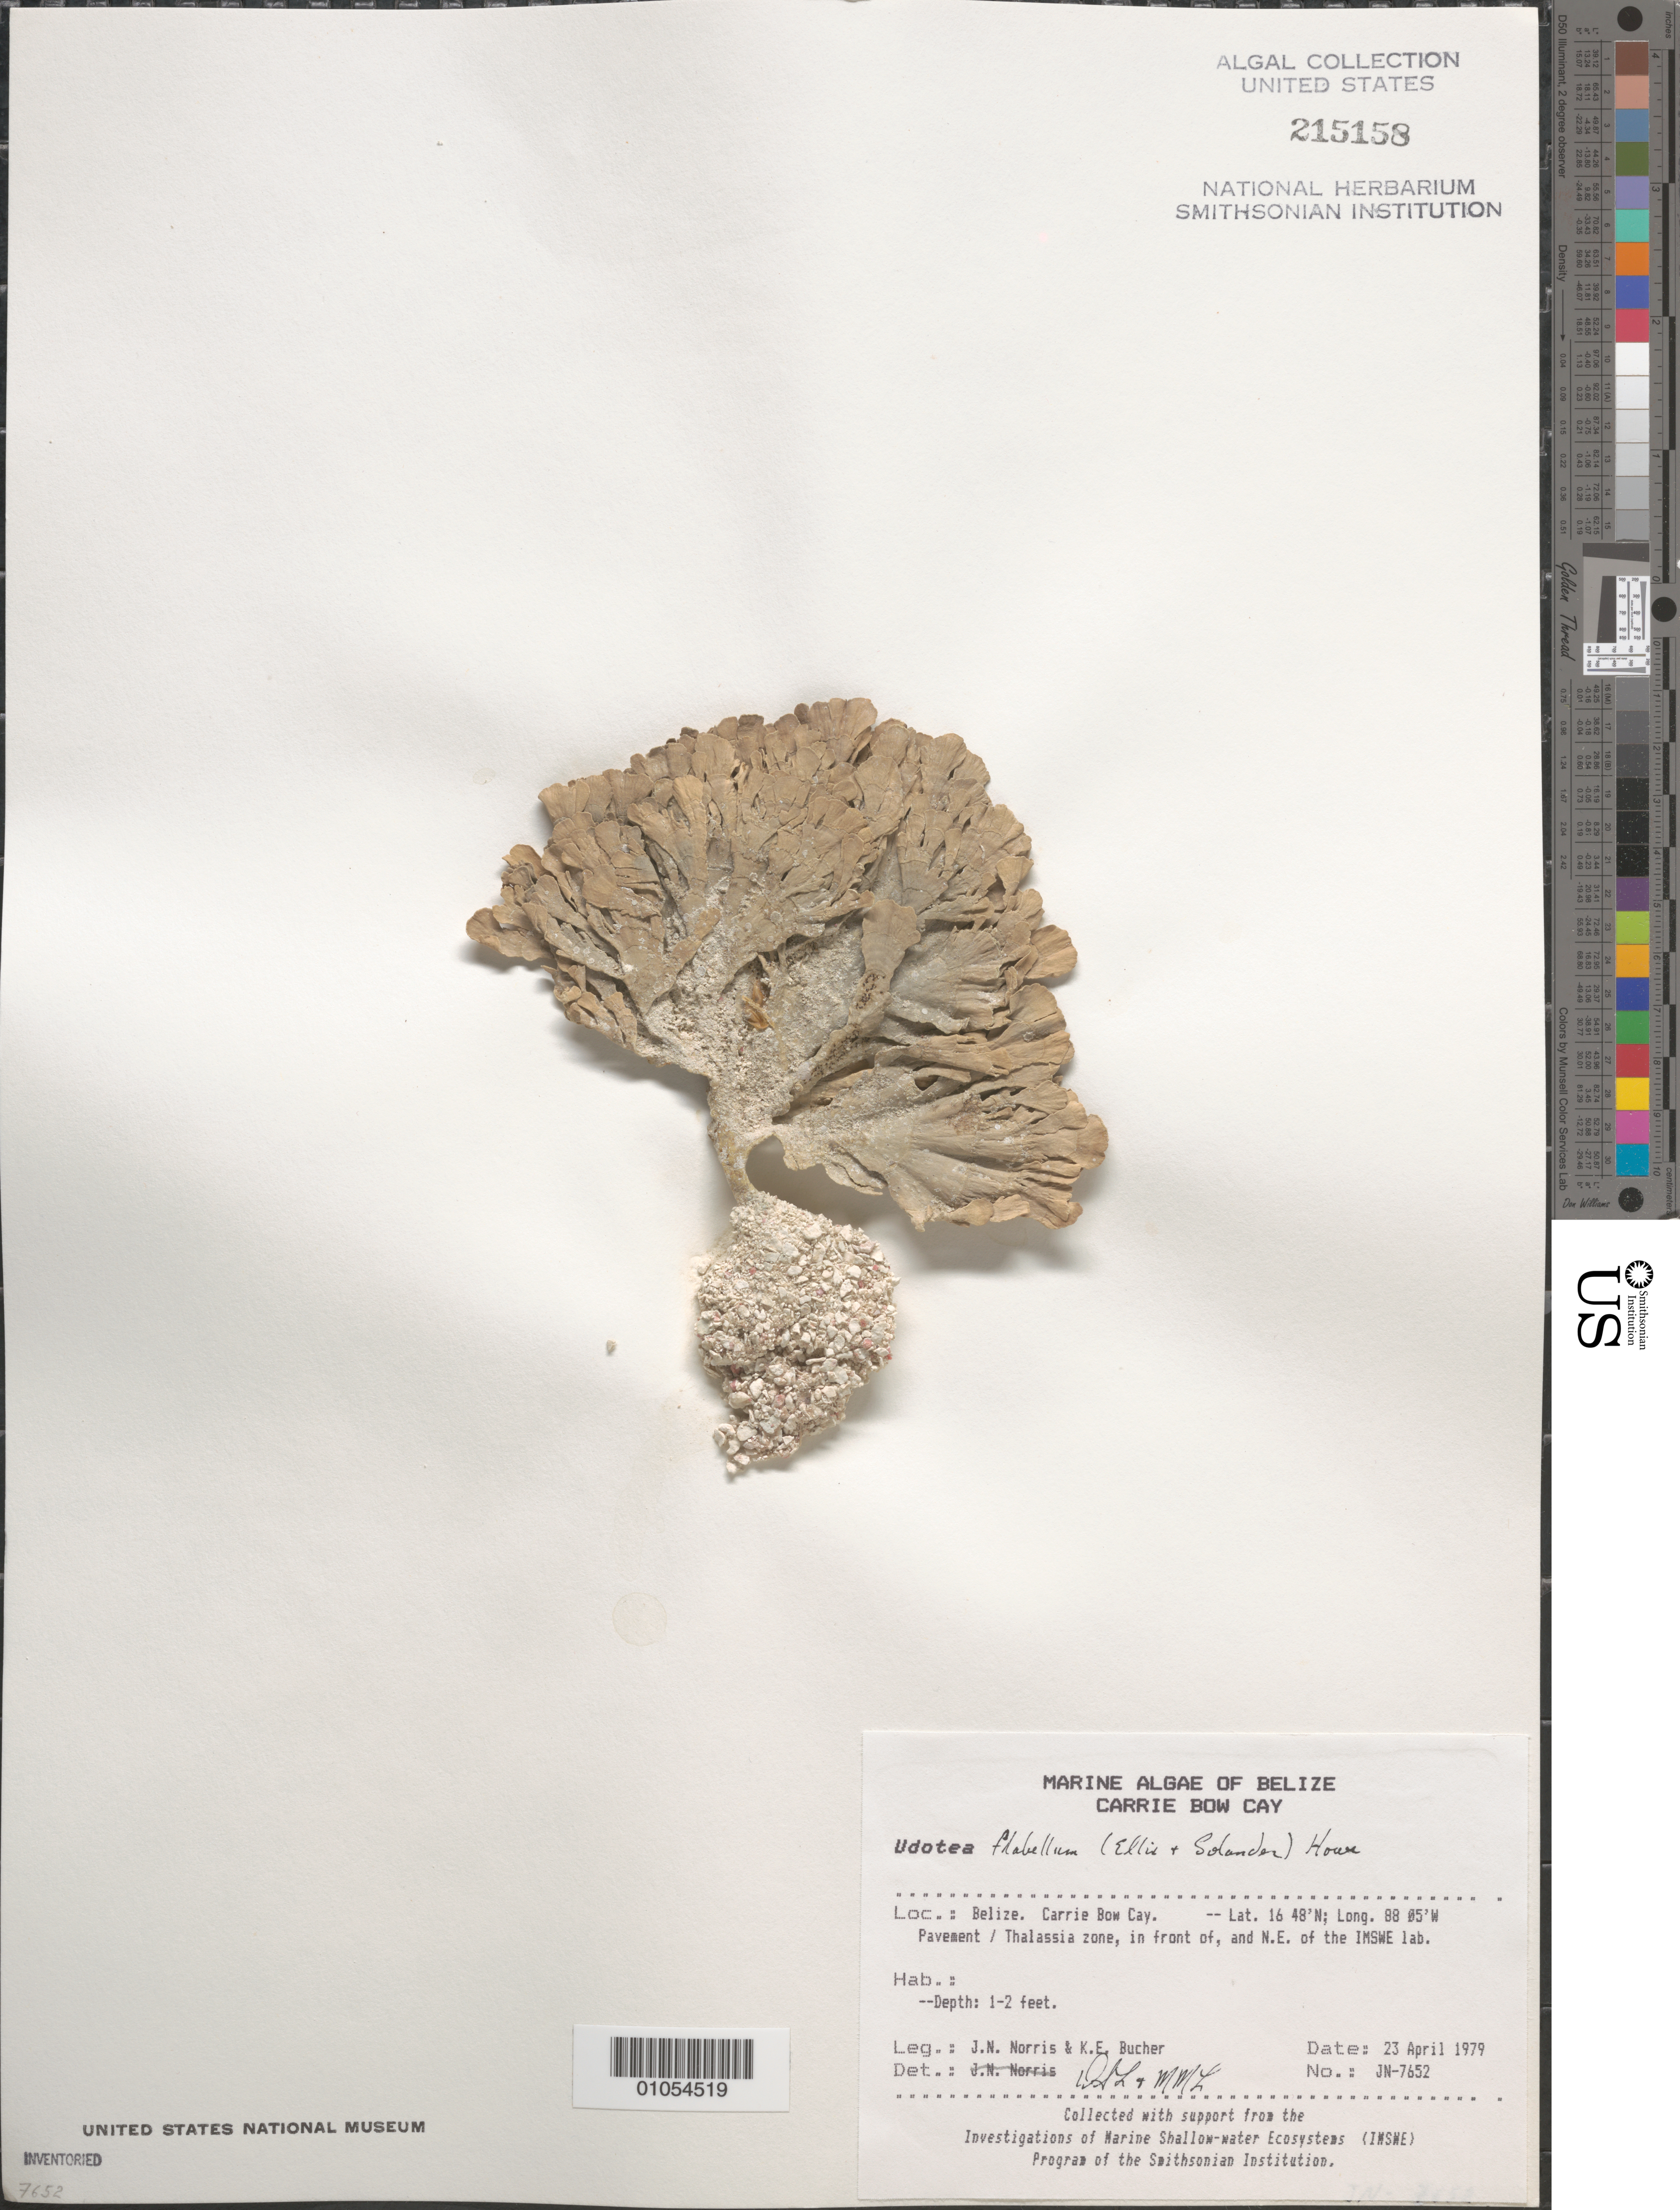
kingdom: Plantae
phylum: Chlorophyta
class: Ulvophyceae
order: Bryopsidales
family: Udoteaceae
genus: Udotea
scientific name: Udotea flabellum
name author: (J. Ellis & Sol.) M. Howe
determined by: Littler, D. S.; Littler, M. M.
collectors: J. N. Norris & K. E. Bucher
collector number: JN-7652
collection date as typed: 23 Apr 1979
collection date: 1979-04-23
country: Belize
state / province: Stann Creek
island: Carrie Bow Cay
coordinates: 16 48'N, 88 05'W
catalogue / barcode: US 215158